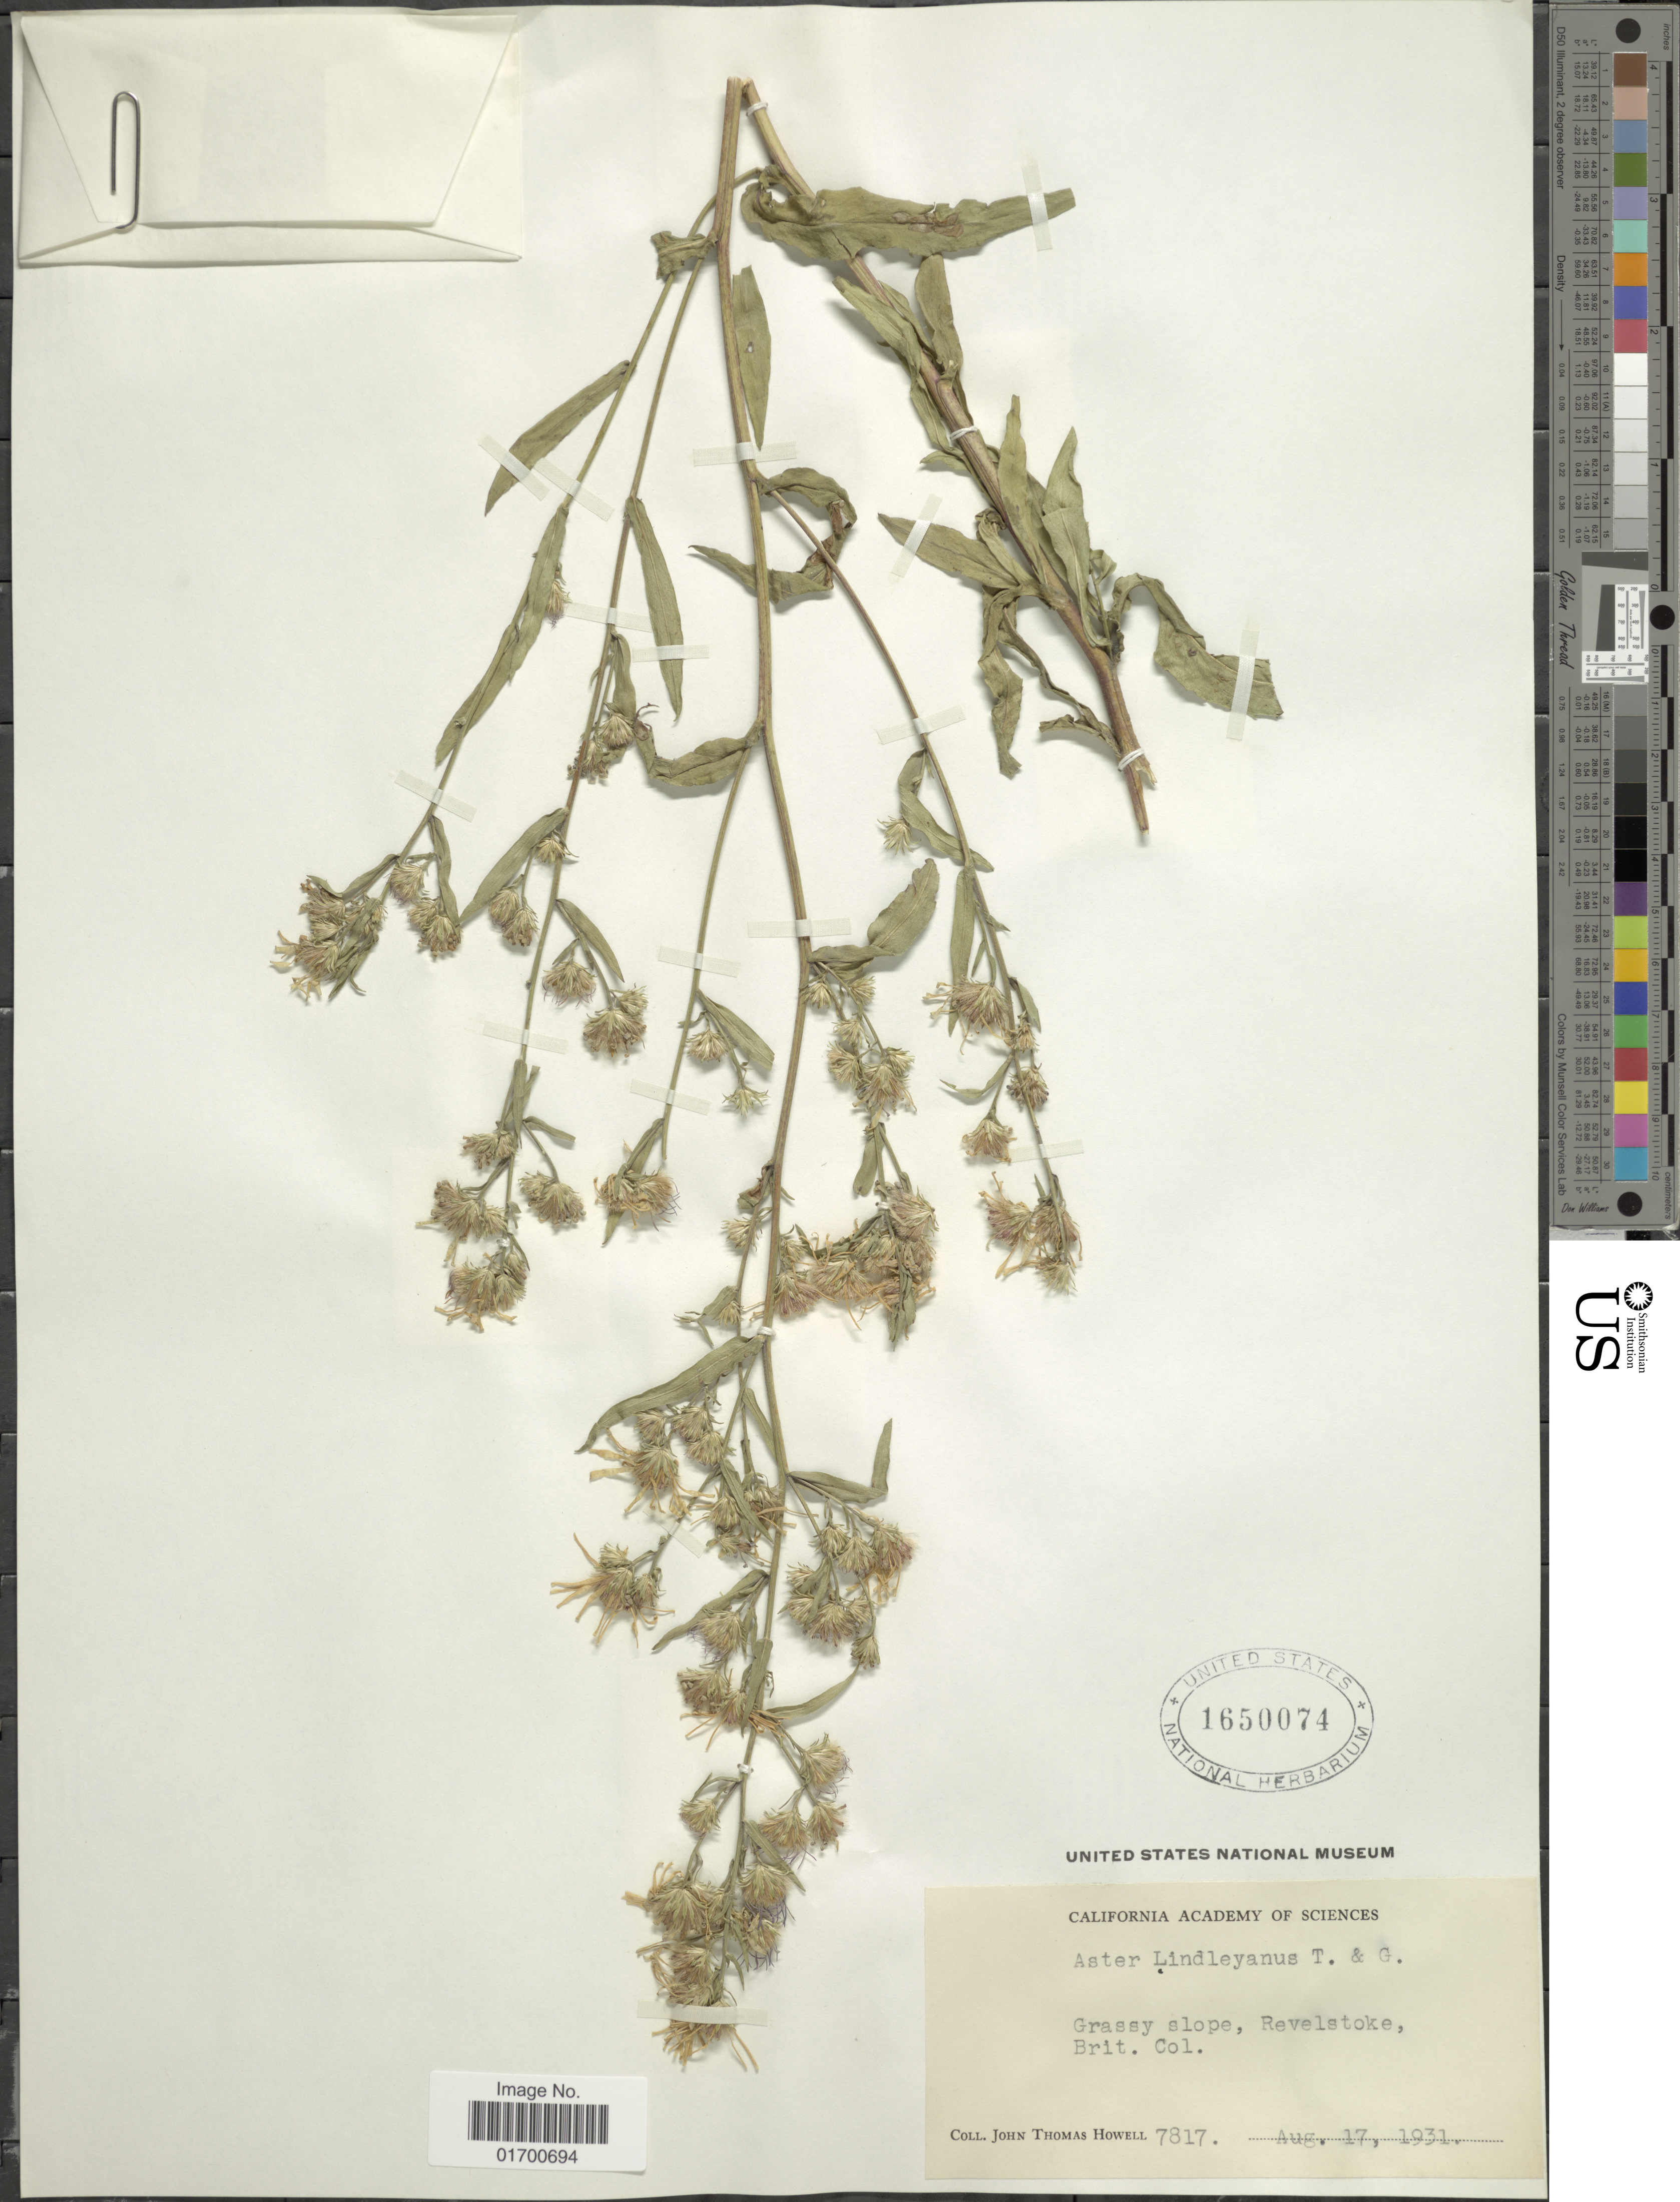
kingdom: Plantae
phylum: Tracheophyta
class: Magnoliopsida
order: Asterales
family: Asteraceae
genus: Symphyotrichum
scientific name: Symphyotrichum ciliolatum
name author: (Lindl.) Á. Löve & D. Löve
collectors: J. T. Howell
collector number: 7817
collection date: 1931-08-17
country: Canada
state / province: British Columbia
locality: Grassy slope, Revelstoke, Brit. Col.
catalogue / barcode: US 1650074